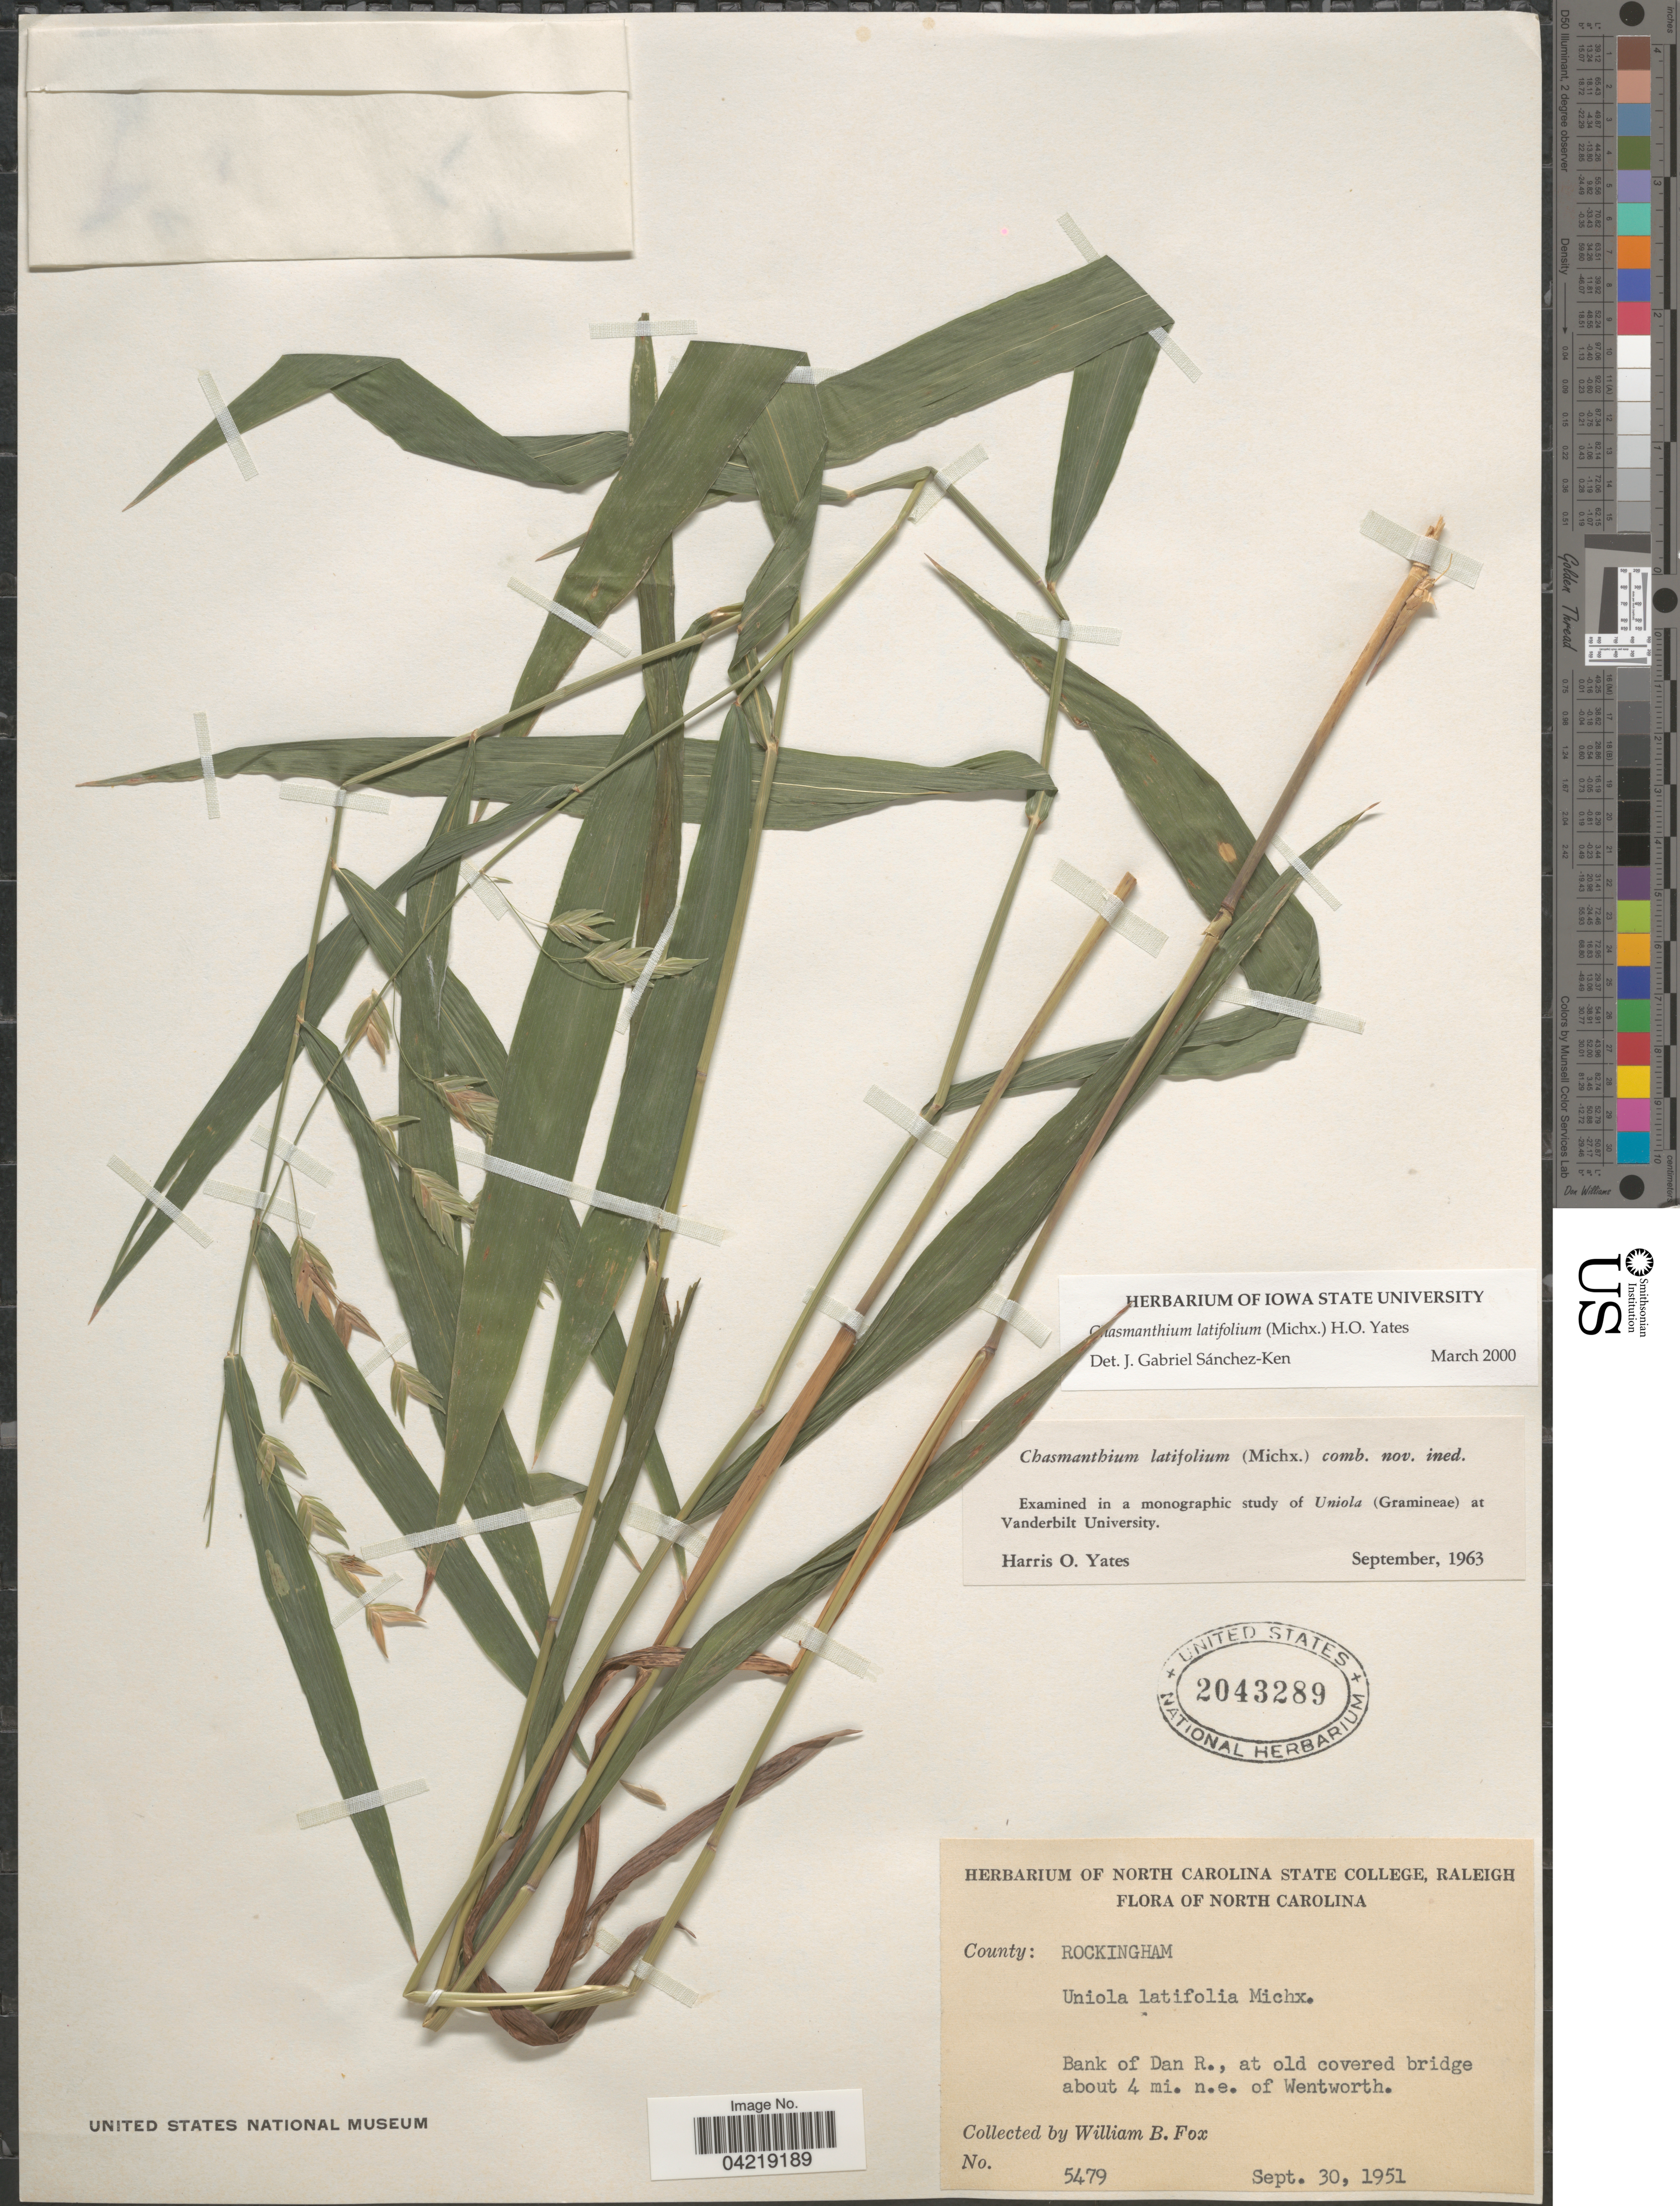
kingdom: Plantae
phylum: Tracheophyta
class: Liliopsida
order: Poales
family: Poaceae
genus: Chasmanthium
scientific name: Chasmanthium latifolium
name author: (Michx.) H.O. Yates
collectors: W. B. Fox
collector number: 5479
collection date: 1951-09-30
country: United States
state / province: North Carolina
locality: County: Rockingham. Bank of Dan R., at old covered bridge about 4 mi. n.e. of Wentworth.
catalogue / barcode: US 2043289